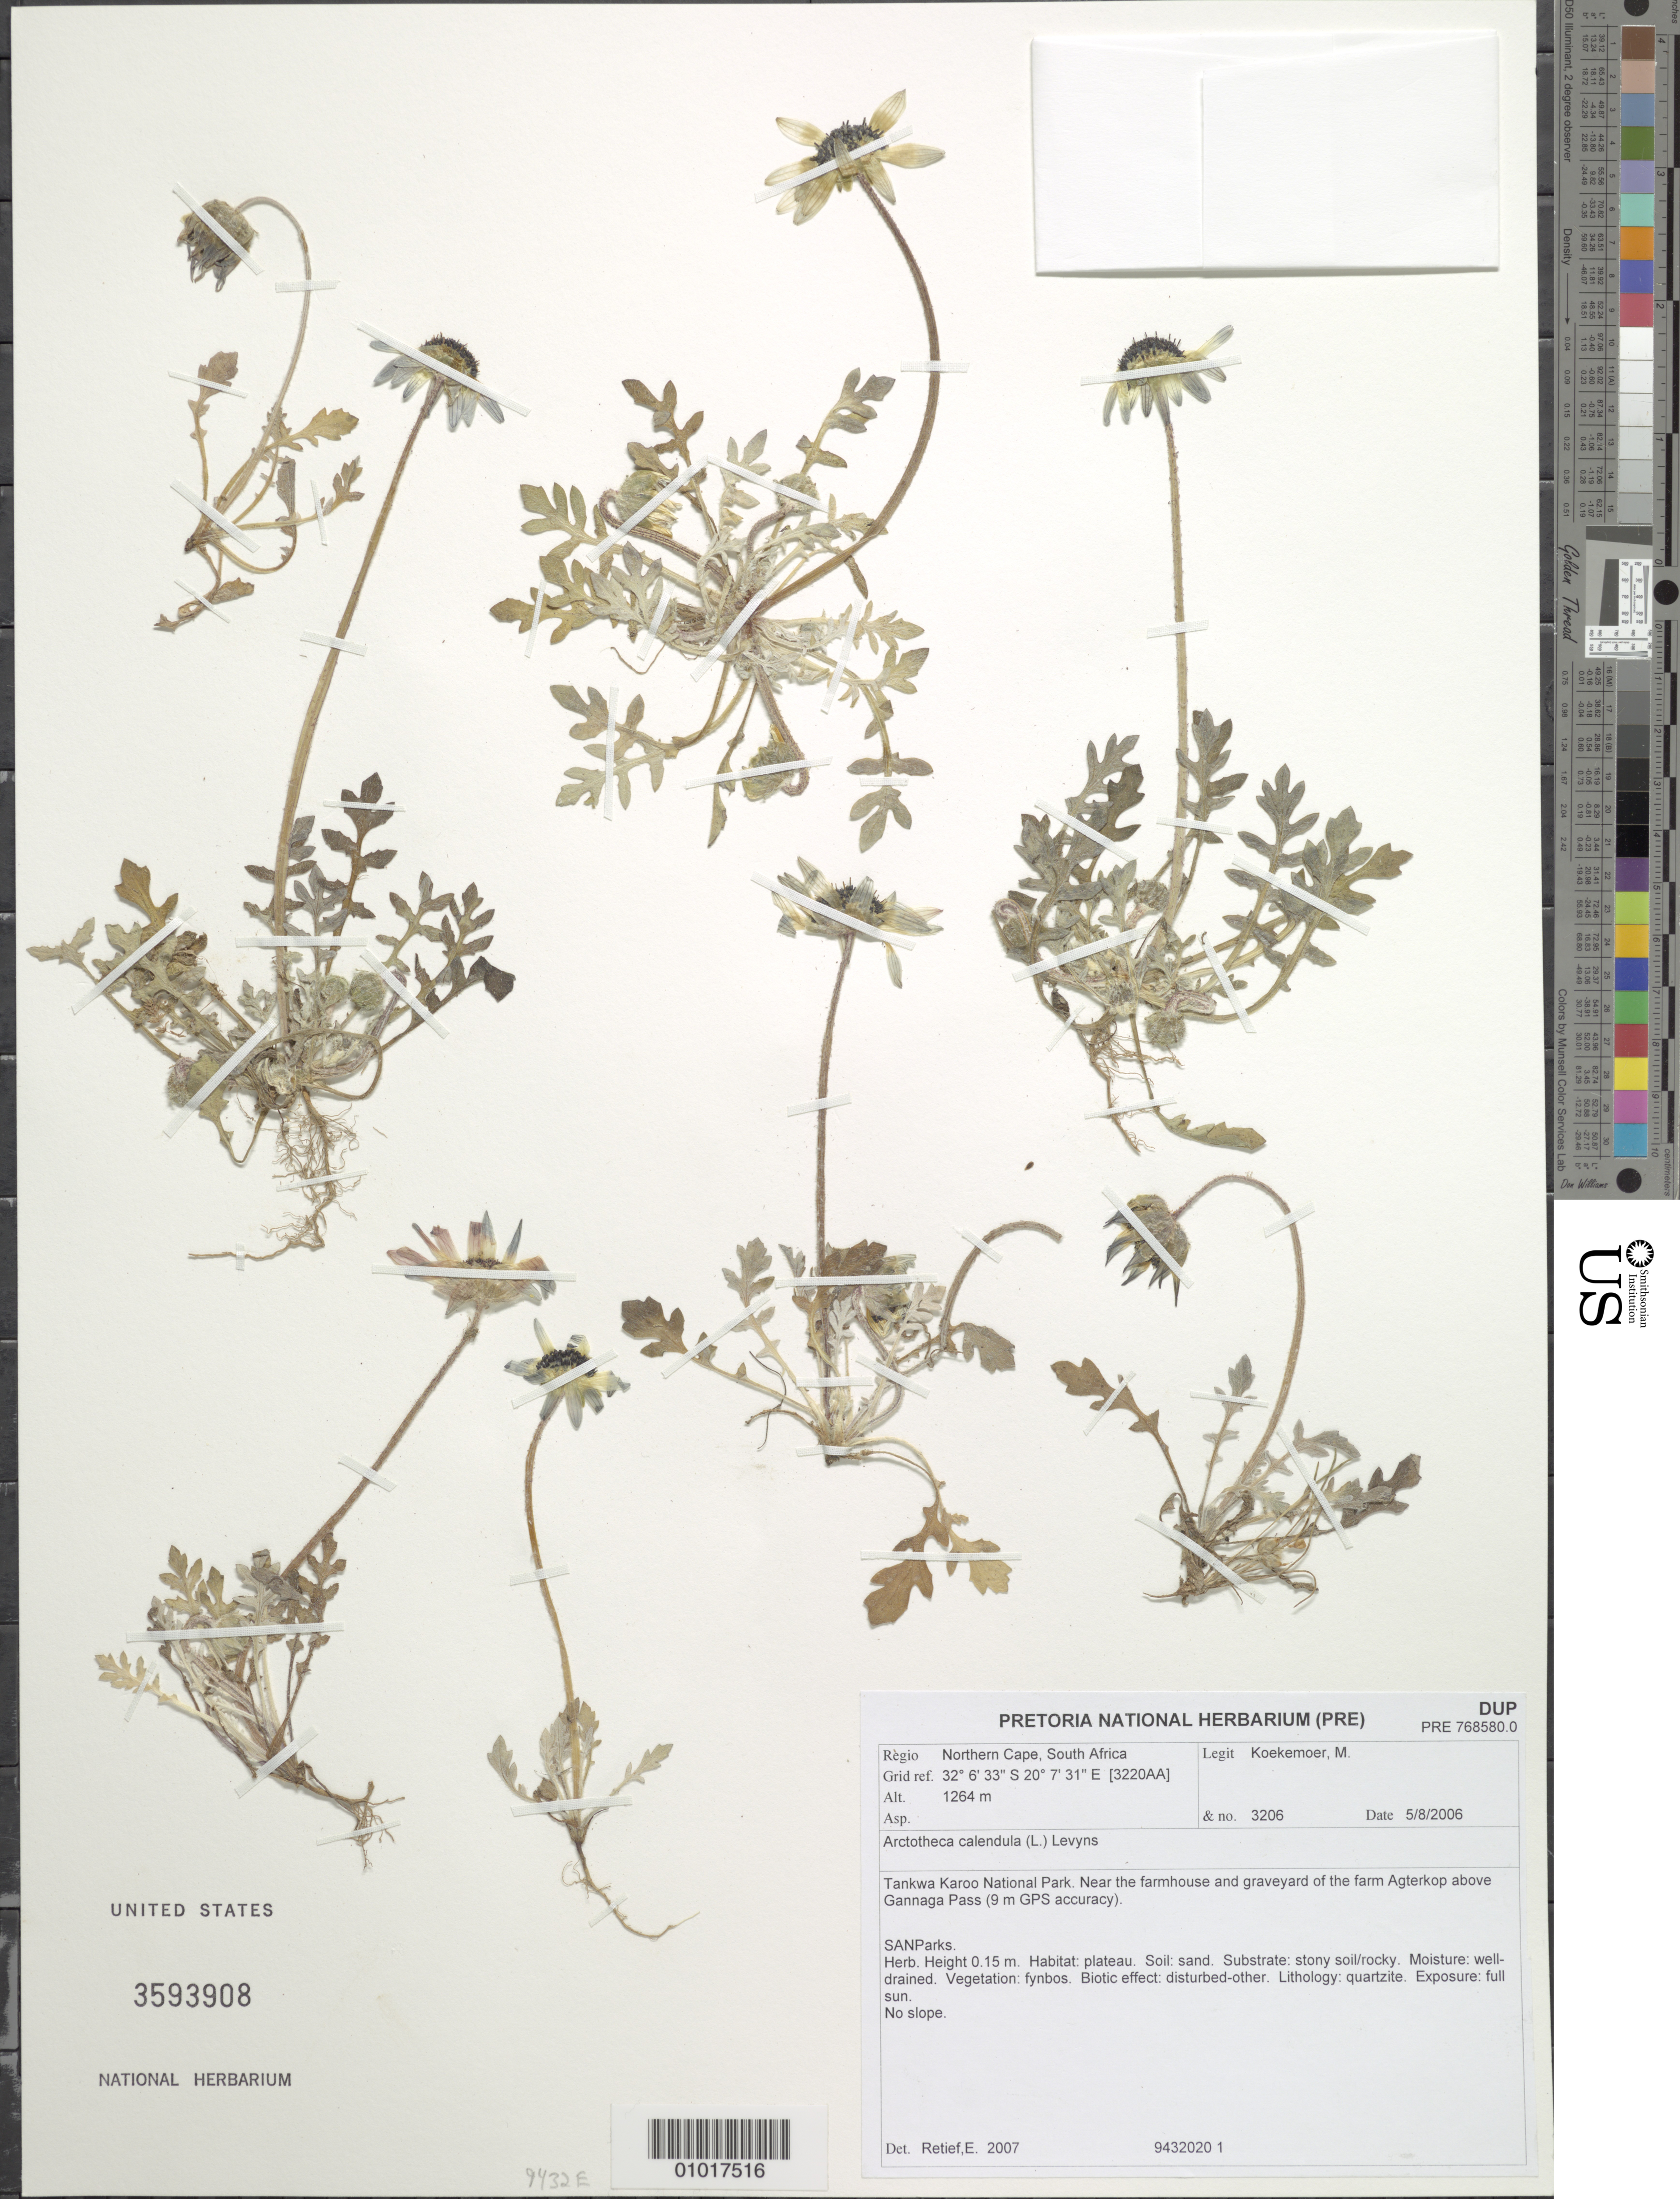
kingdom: Plantae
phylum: Tracheophyta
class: Magnoliopsida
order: Asterales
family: Asteraceae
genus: Arctotheca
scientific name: Arctotheca calendula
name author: (L.) Levyns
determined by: Retief, E.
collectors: M. Koekemoer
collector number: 3206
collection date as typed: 5 August 2006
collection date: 2006-08-05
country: South Africa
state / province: Northern Cape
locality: Tankwa Karoo National Park. Near the farmhouse and graveyeard of the farm Agterkop above Gannaga Pass (9 m GPS accuracy)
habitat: Plateau. Soil:sand. Substrate: stony soil/rocky. Moisture: well-drained. Vegetation: fynbos. Biotic effect:disturbed-other. Lithology: quartzite…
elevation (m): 1264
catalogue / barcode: US 3593908